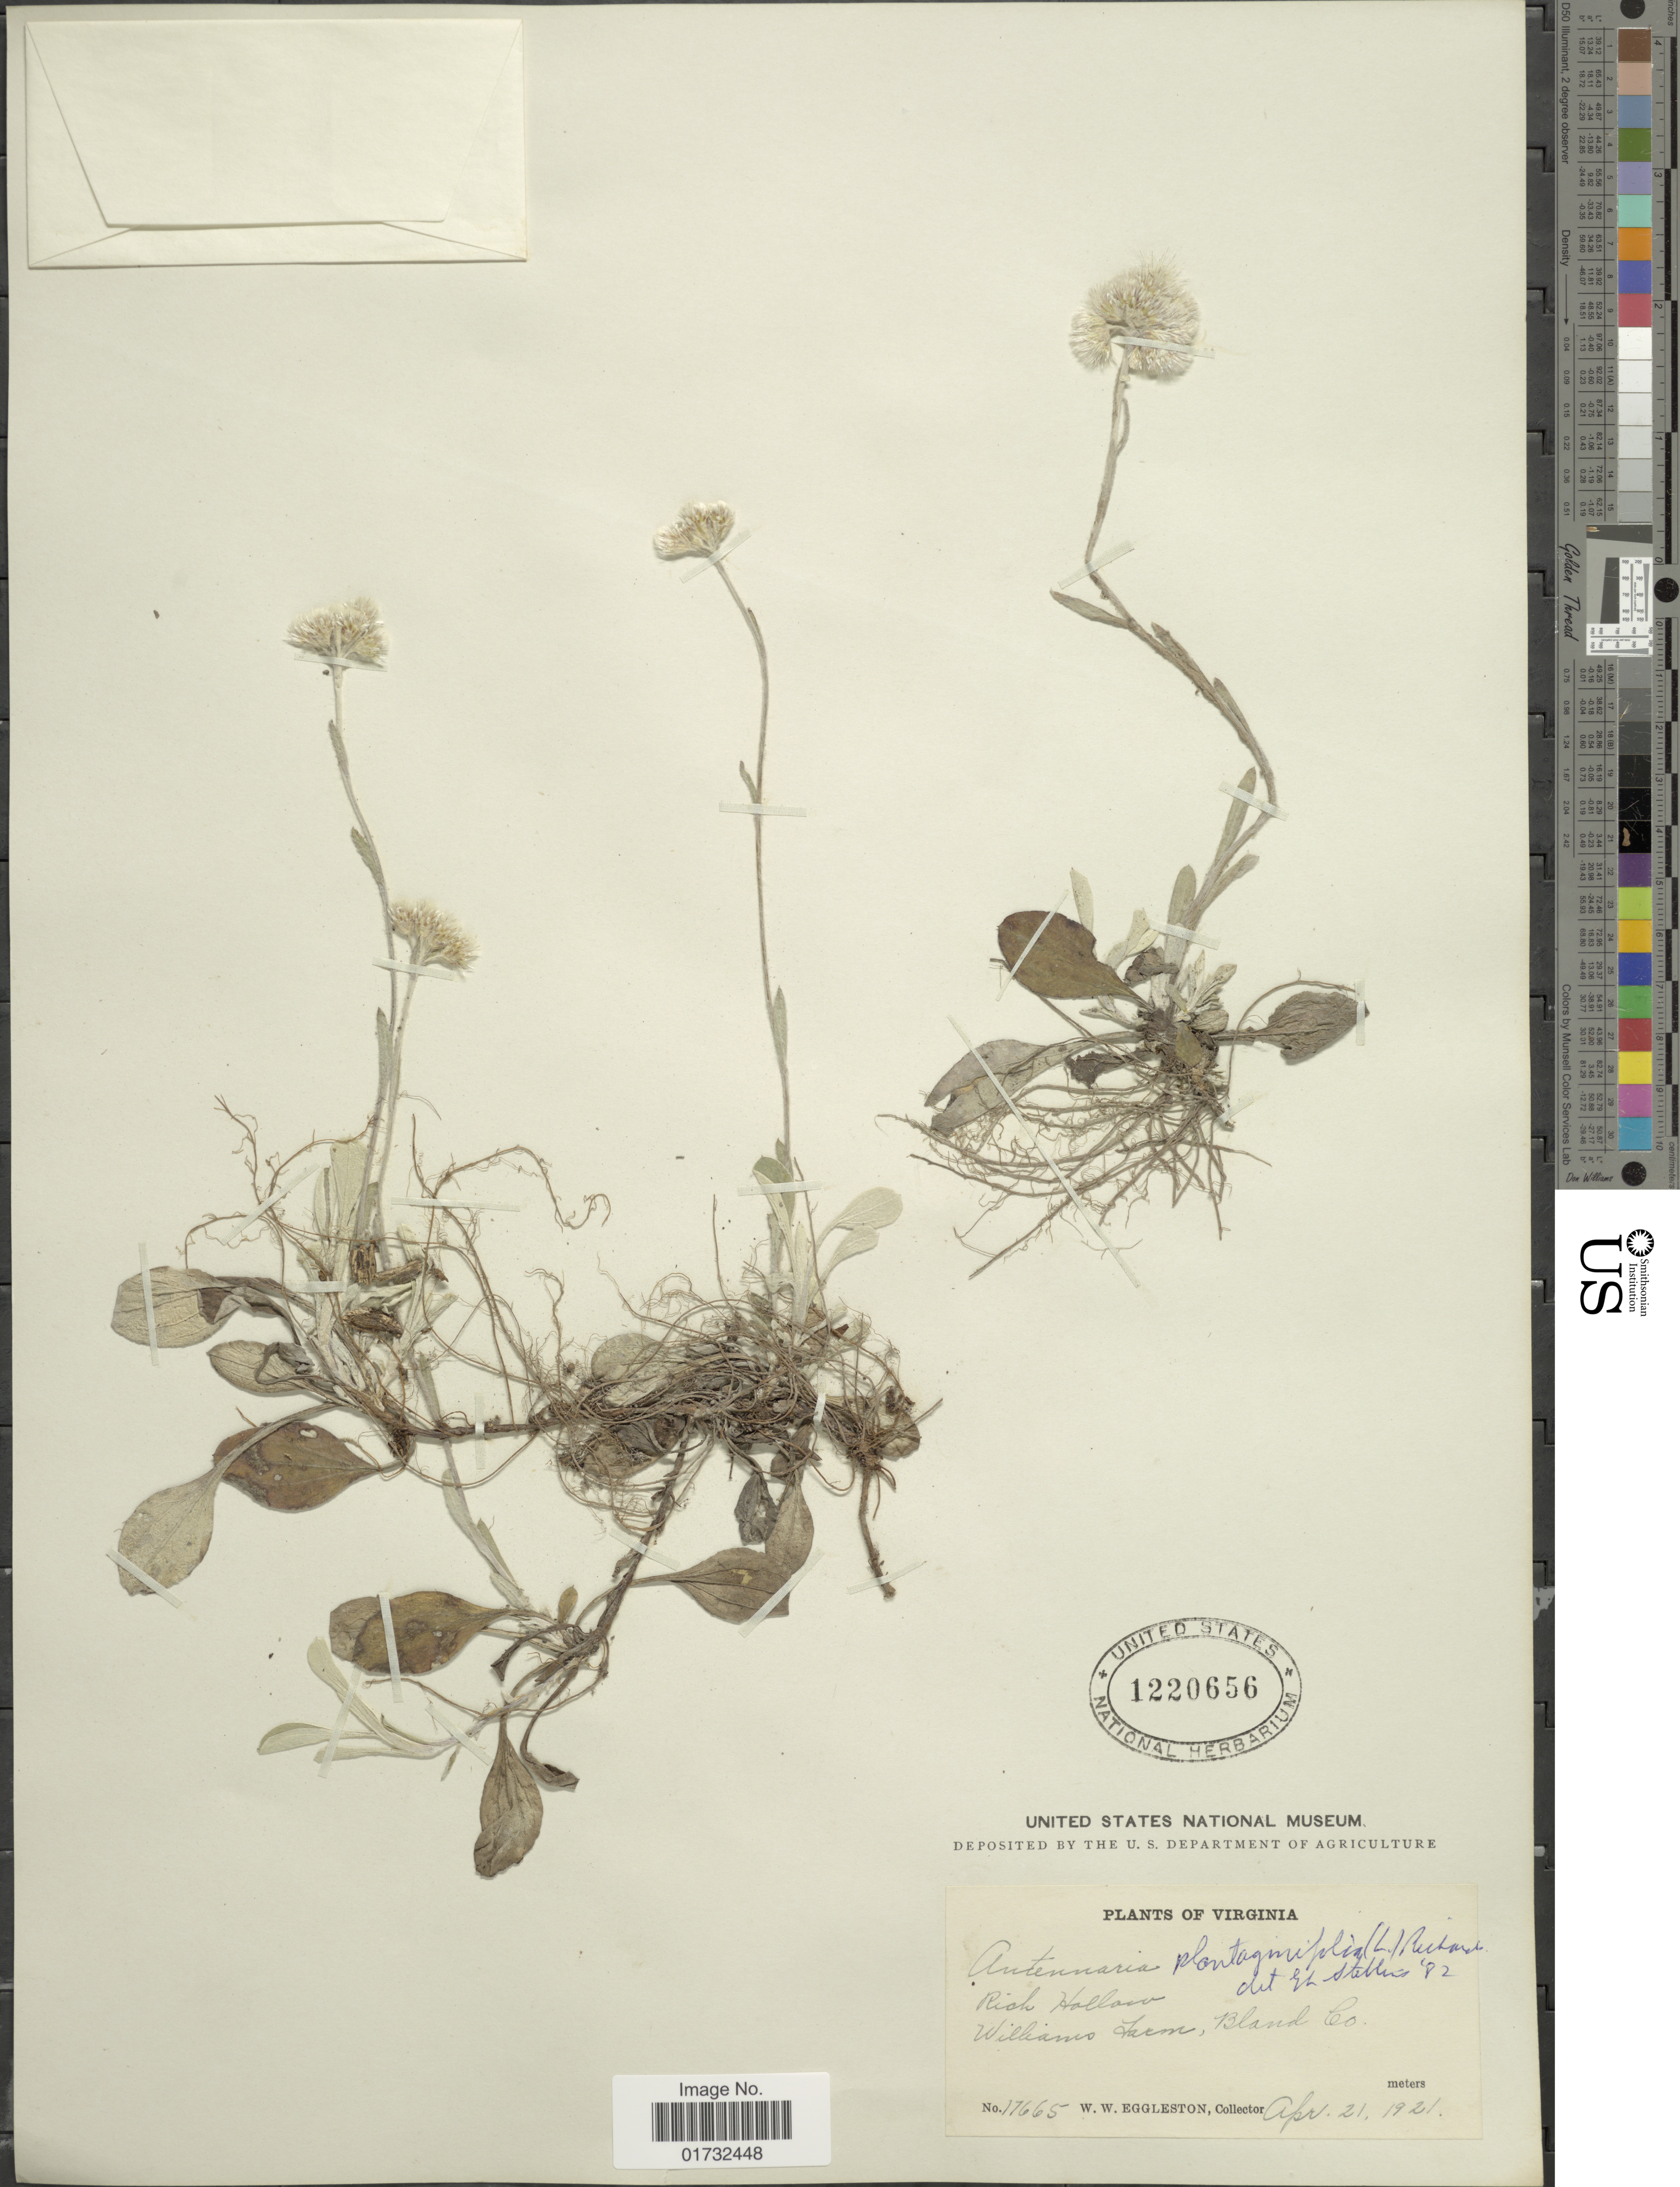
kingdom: Plantae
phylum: Tracheophyta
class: Magnoliopsida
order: Asterales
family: Asteraceae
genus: Antennaria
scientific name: Antennaria plantaginifolia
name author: (L.) Richardson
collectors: W. W. Eggleston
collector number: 17665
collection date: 1921-04-21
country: United States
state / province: Virginia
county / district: Bland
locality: Rich Hollow. Williams Farm, Blanc Co.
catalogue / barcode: US 1220656